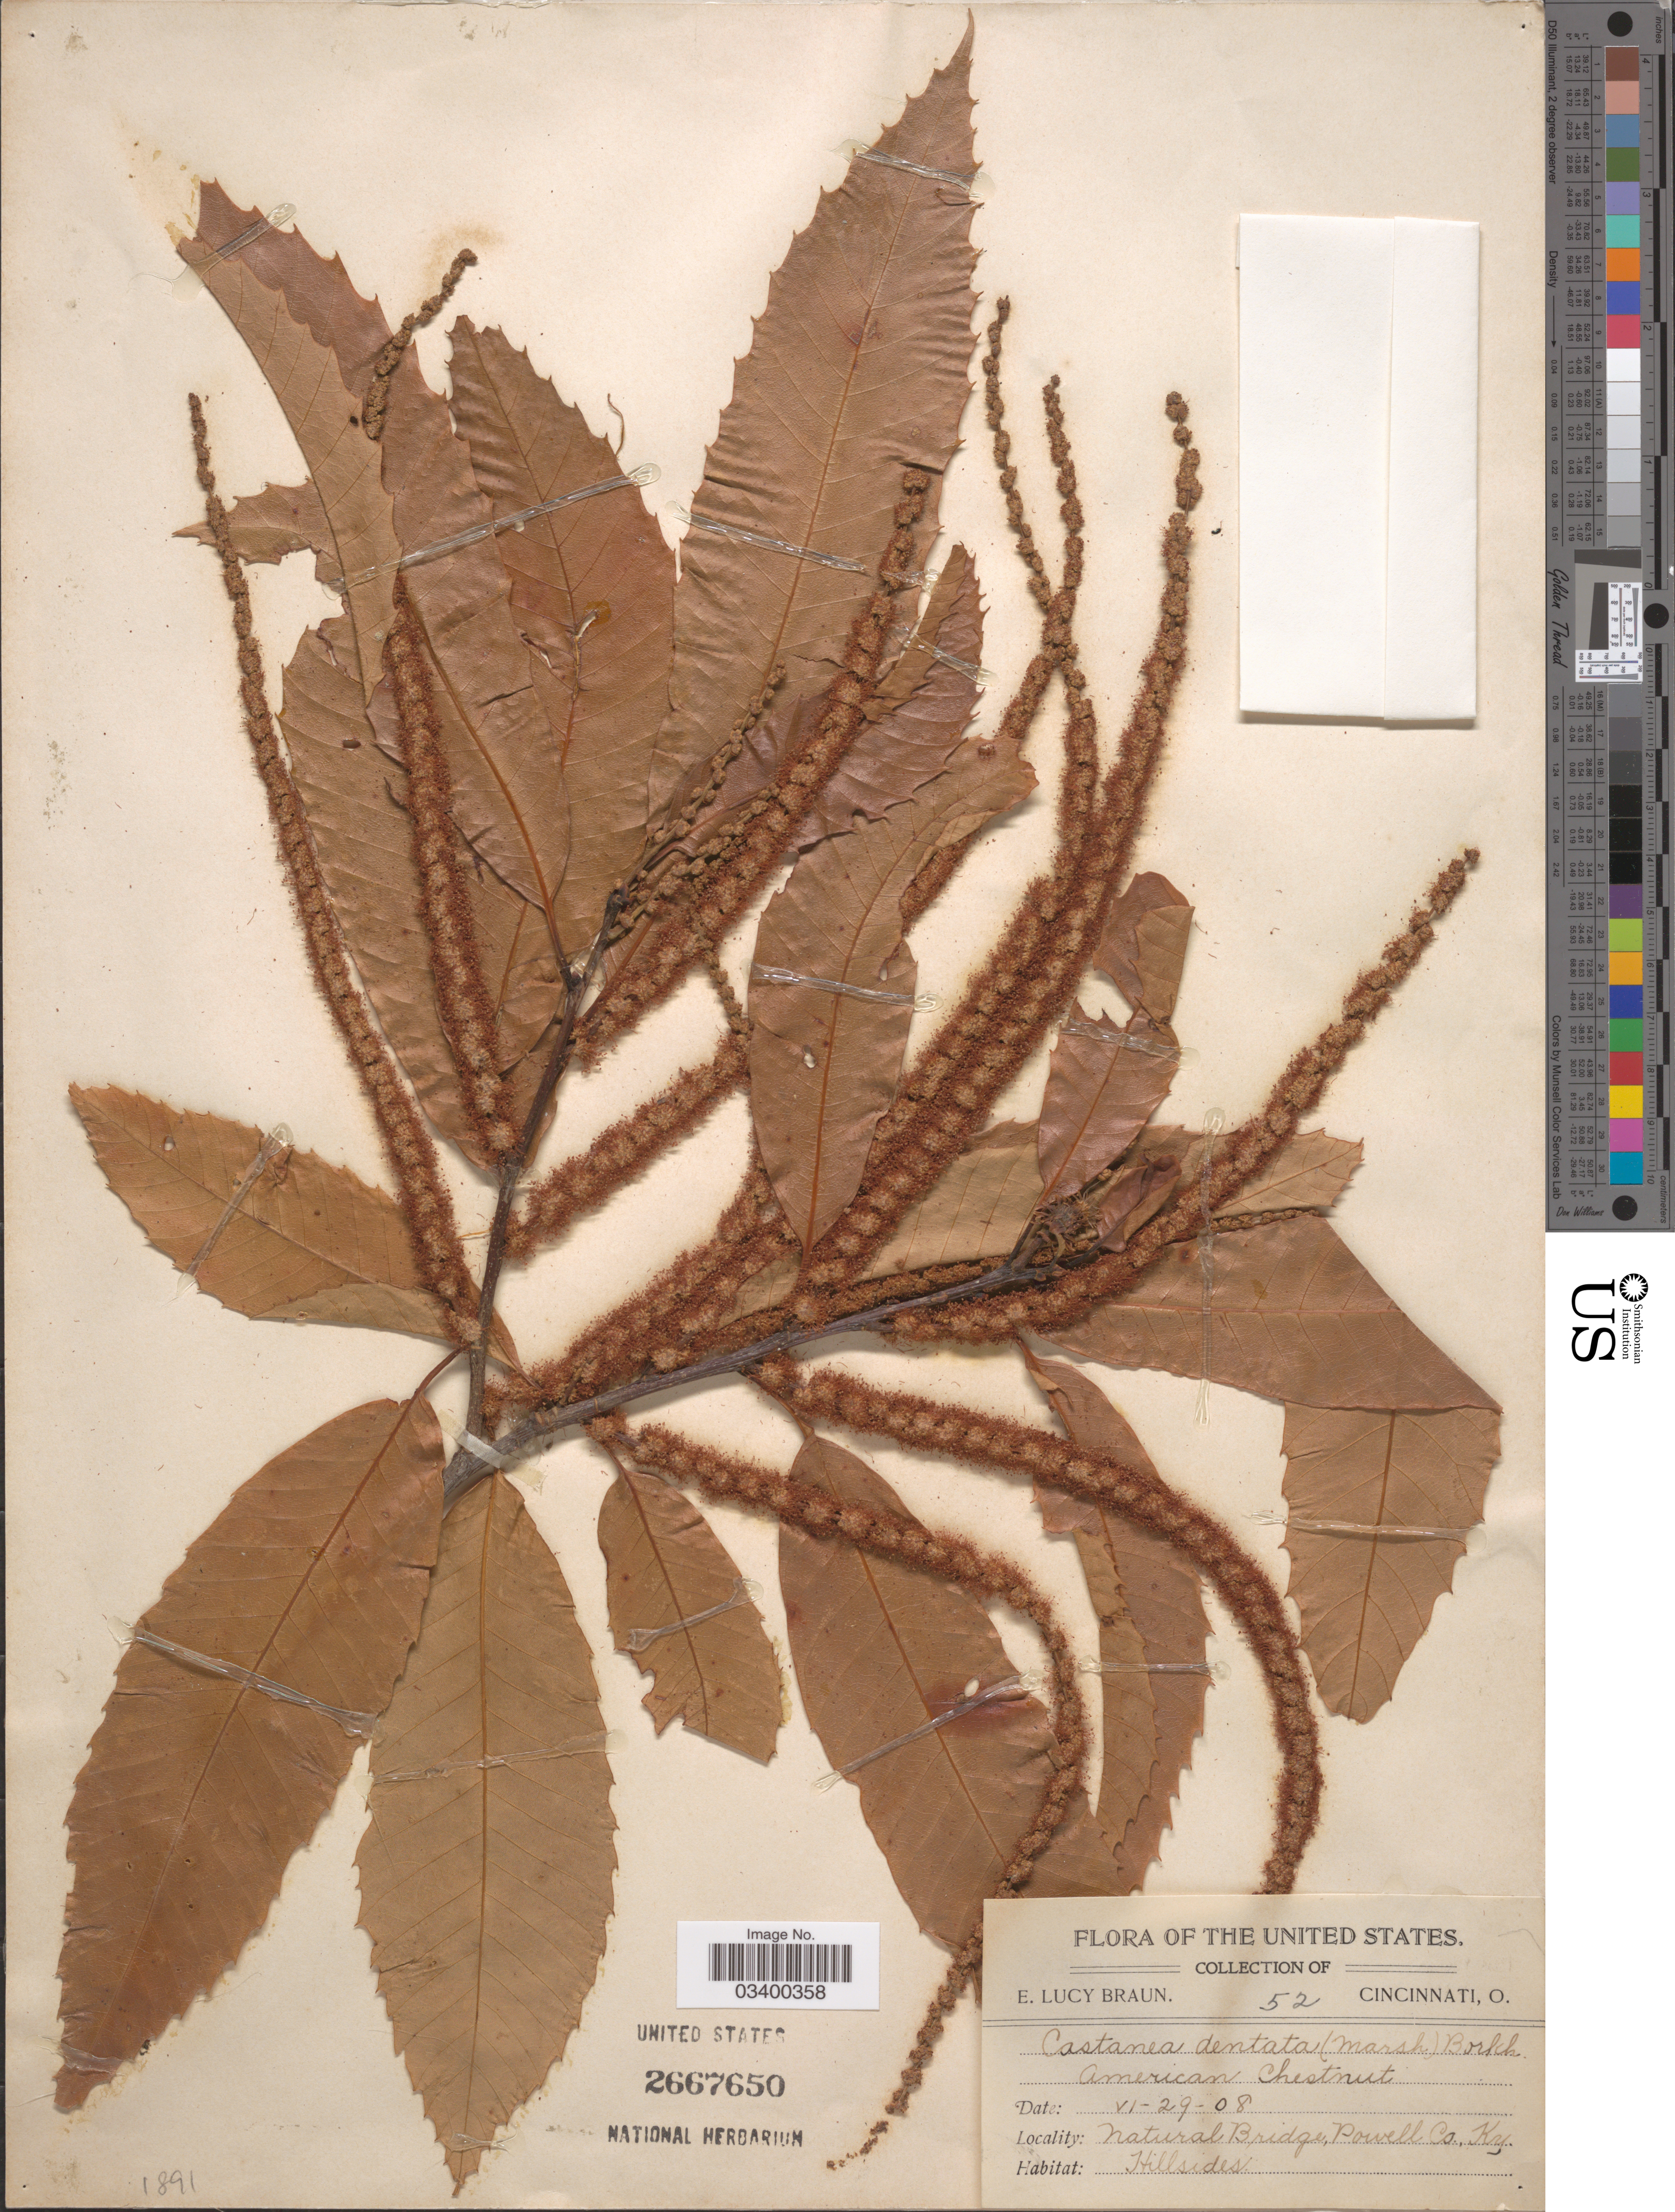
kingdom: Plantae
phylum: Tracheophyta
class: Magnoliopsida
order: Fagales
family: Fagaceae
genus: Castanea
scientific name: Castanea dentata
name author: (Marshall) Borkh.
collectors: E. L. Braun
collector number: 52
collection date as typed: Transcribed d/m/y: 29/6/8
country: United States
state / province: Kentucky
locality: Natural Bridge, Powell Co. Hillsides.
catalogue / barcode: US 2667650